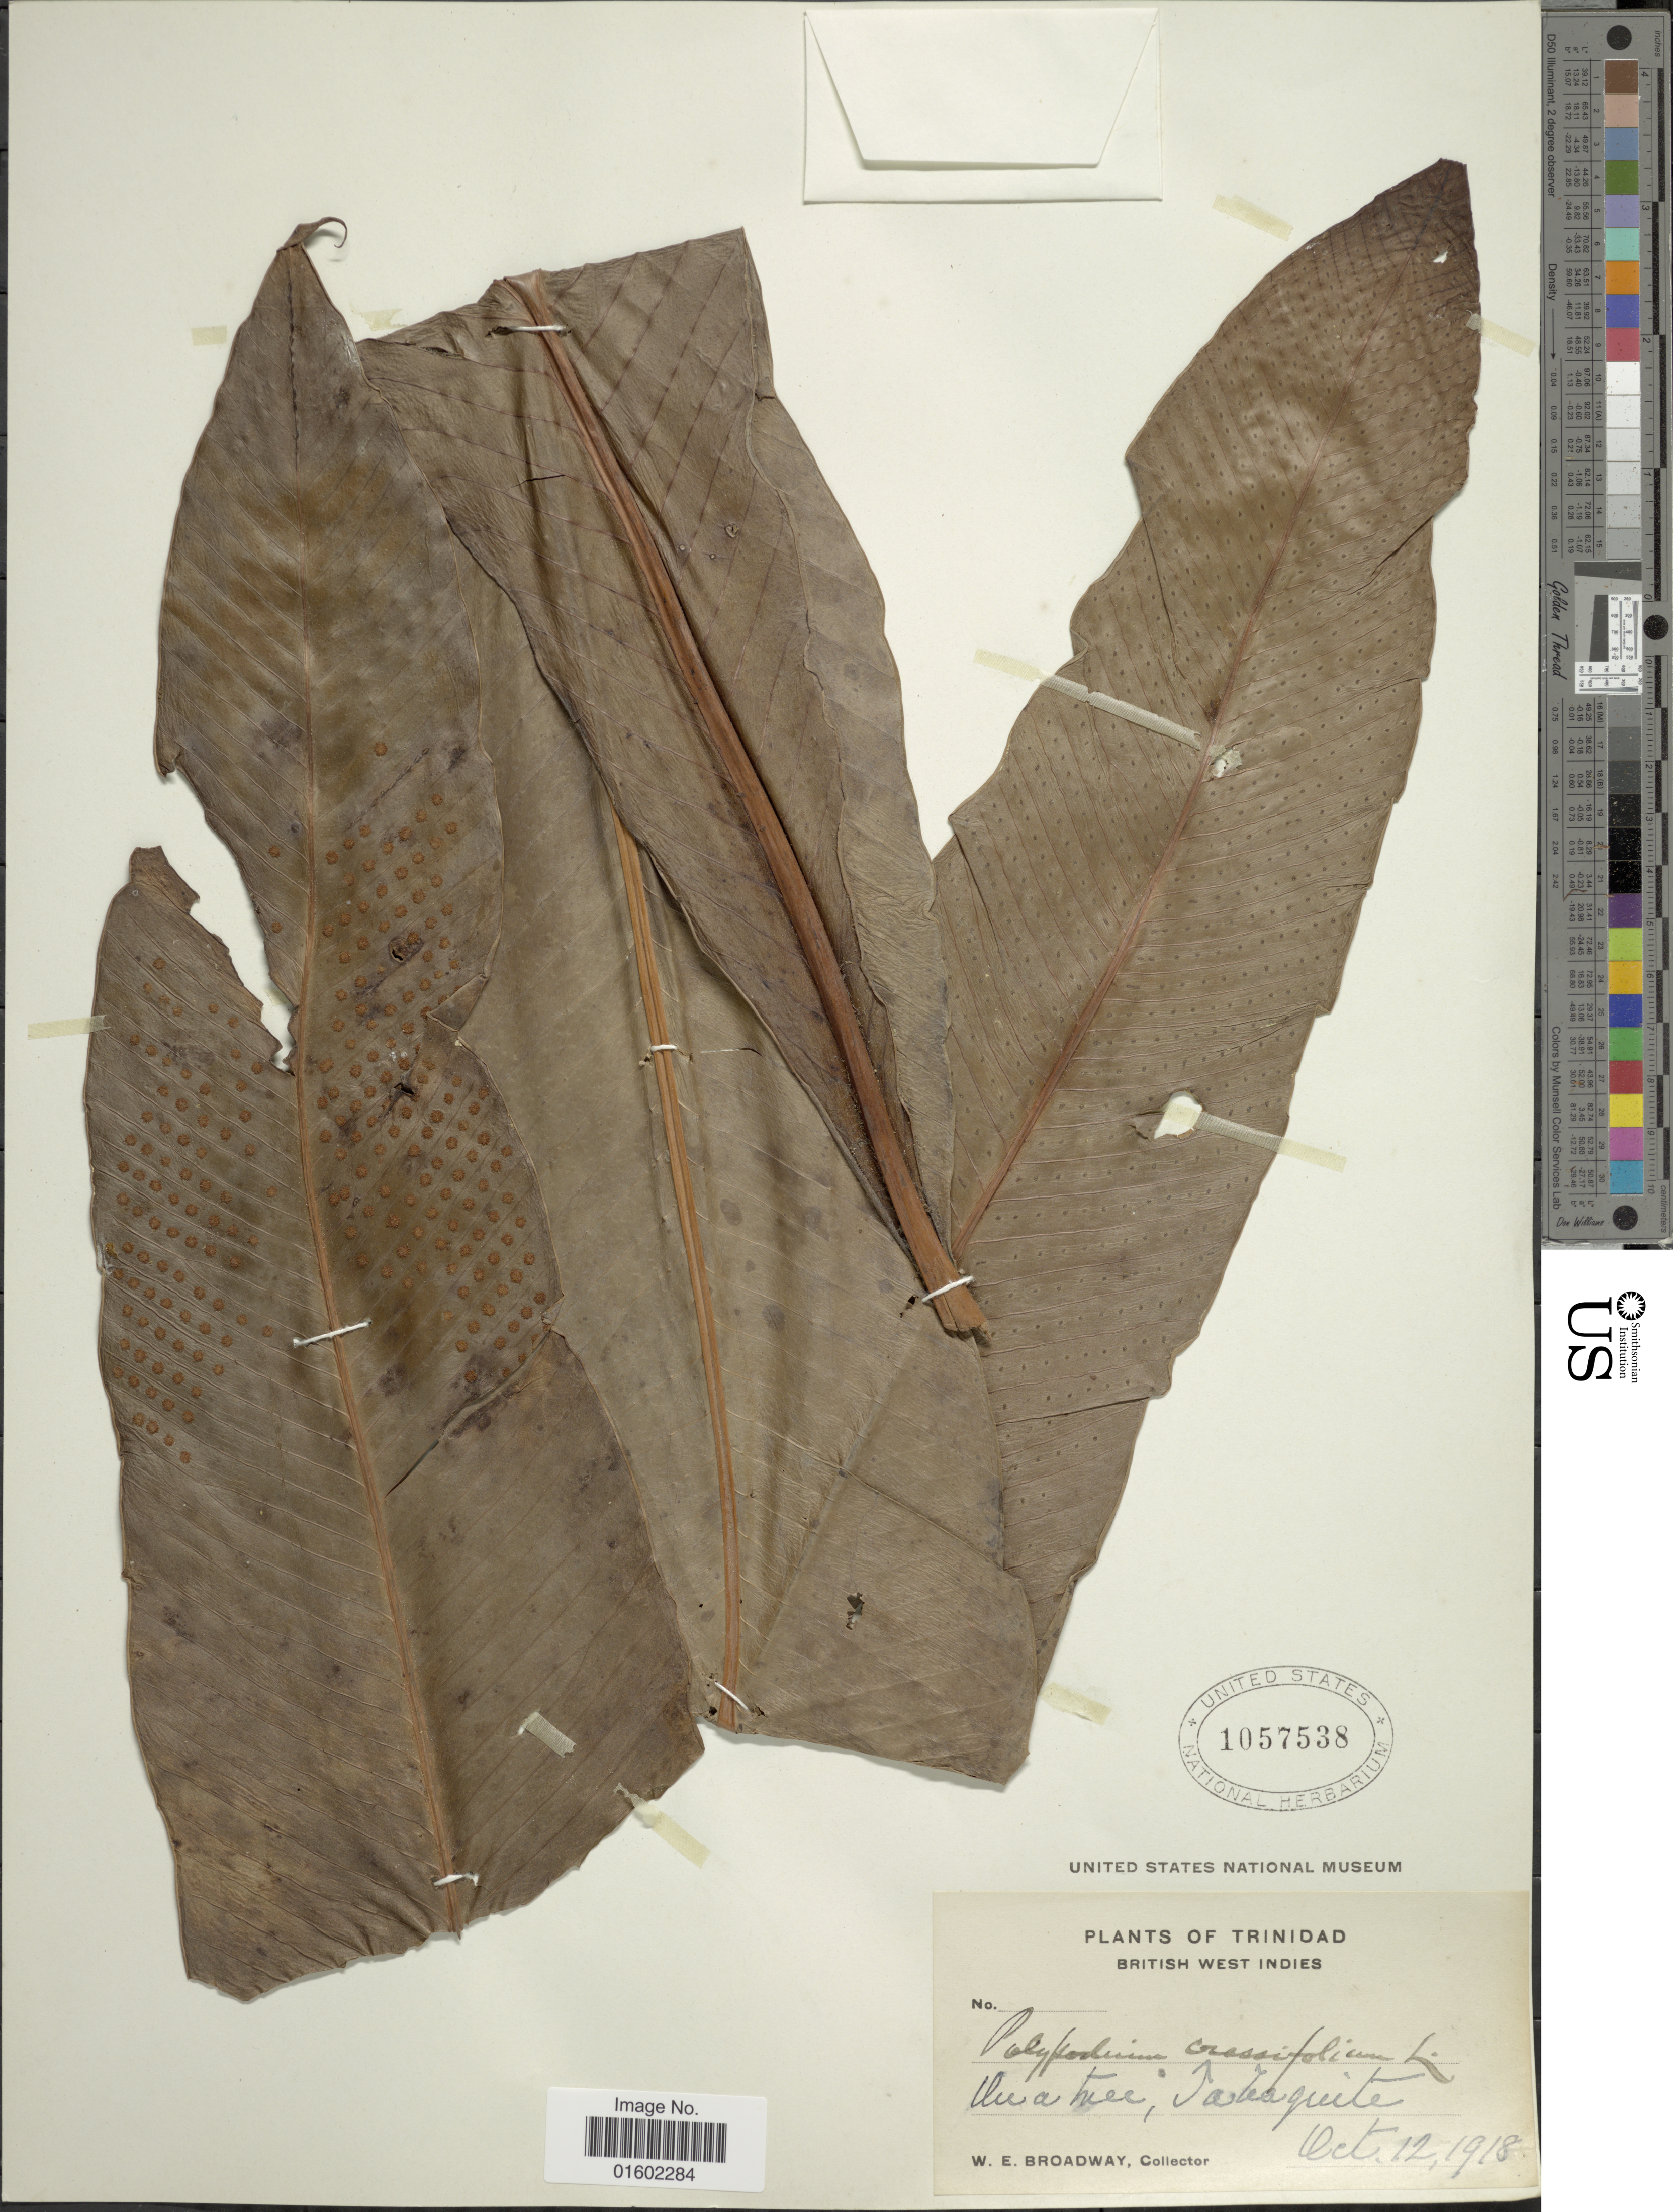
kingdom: Plantae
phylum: Tracheophyta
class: Polypodiopsida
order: Polypodiales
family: Polypodiaceae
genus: Niphidium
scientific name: Niphidium crassifolium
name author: (L.) Lellinger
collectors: W. E. Broadway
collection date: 1918-10-12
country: Trinidad and Tobago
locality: Trinindad, British West Indies, Tabaquite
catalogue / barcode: US 1057538